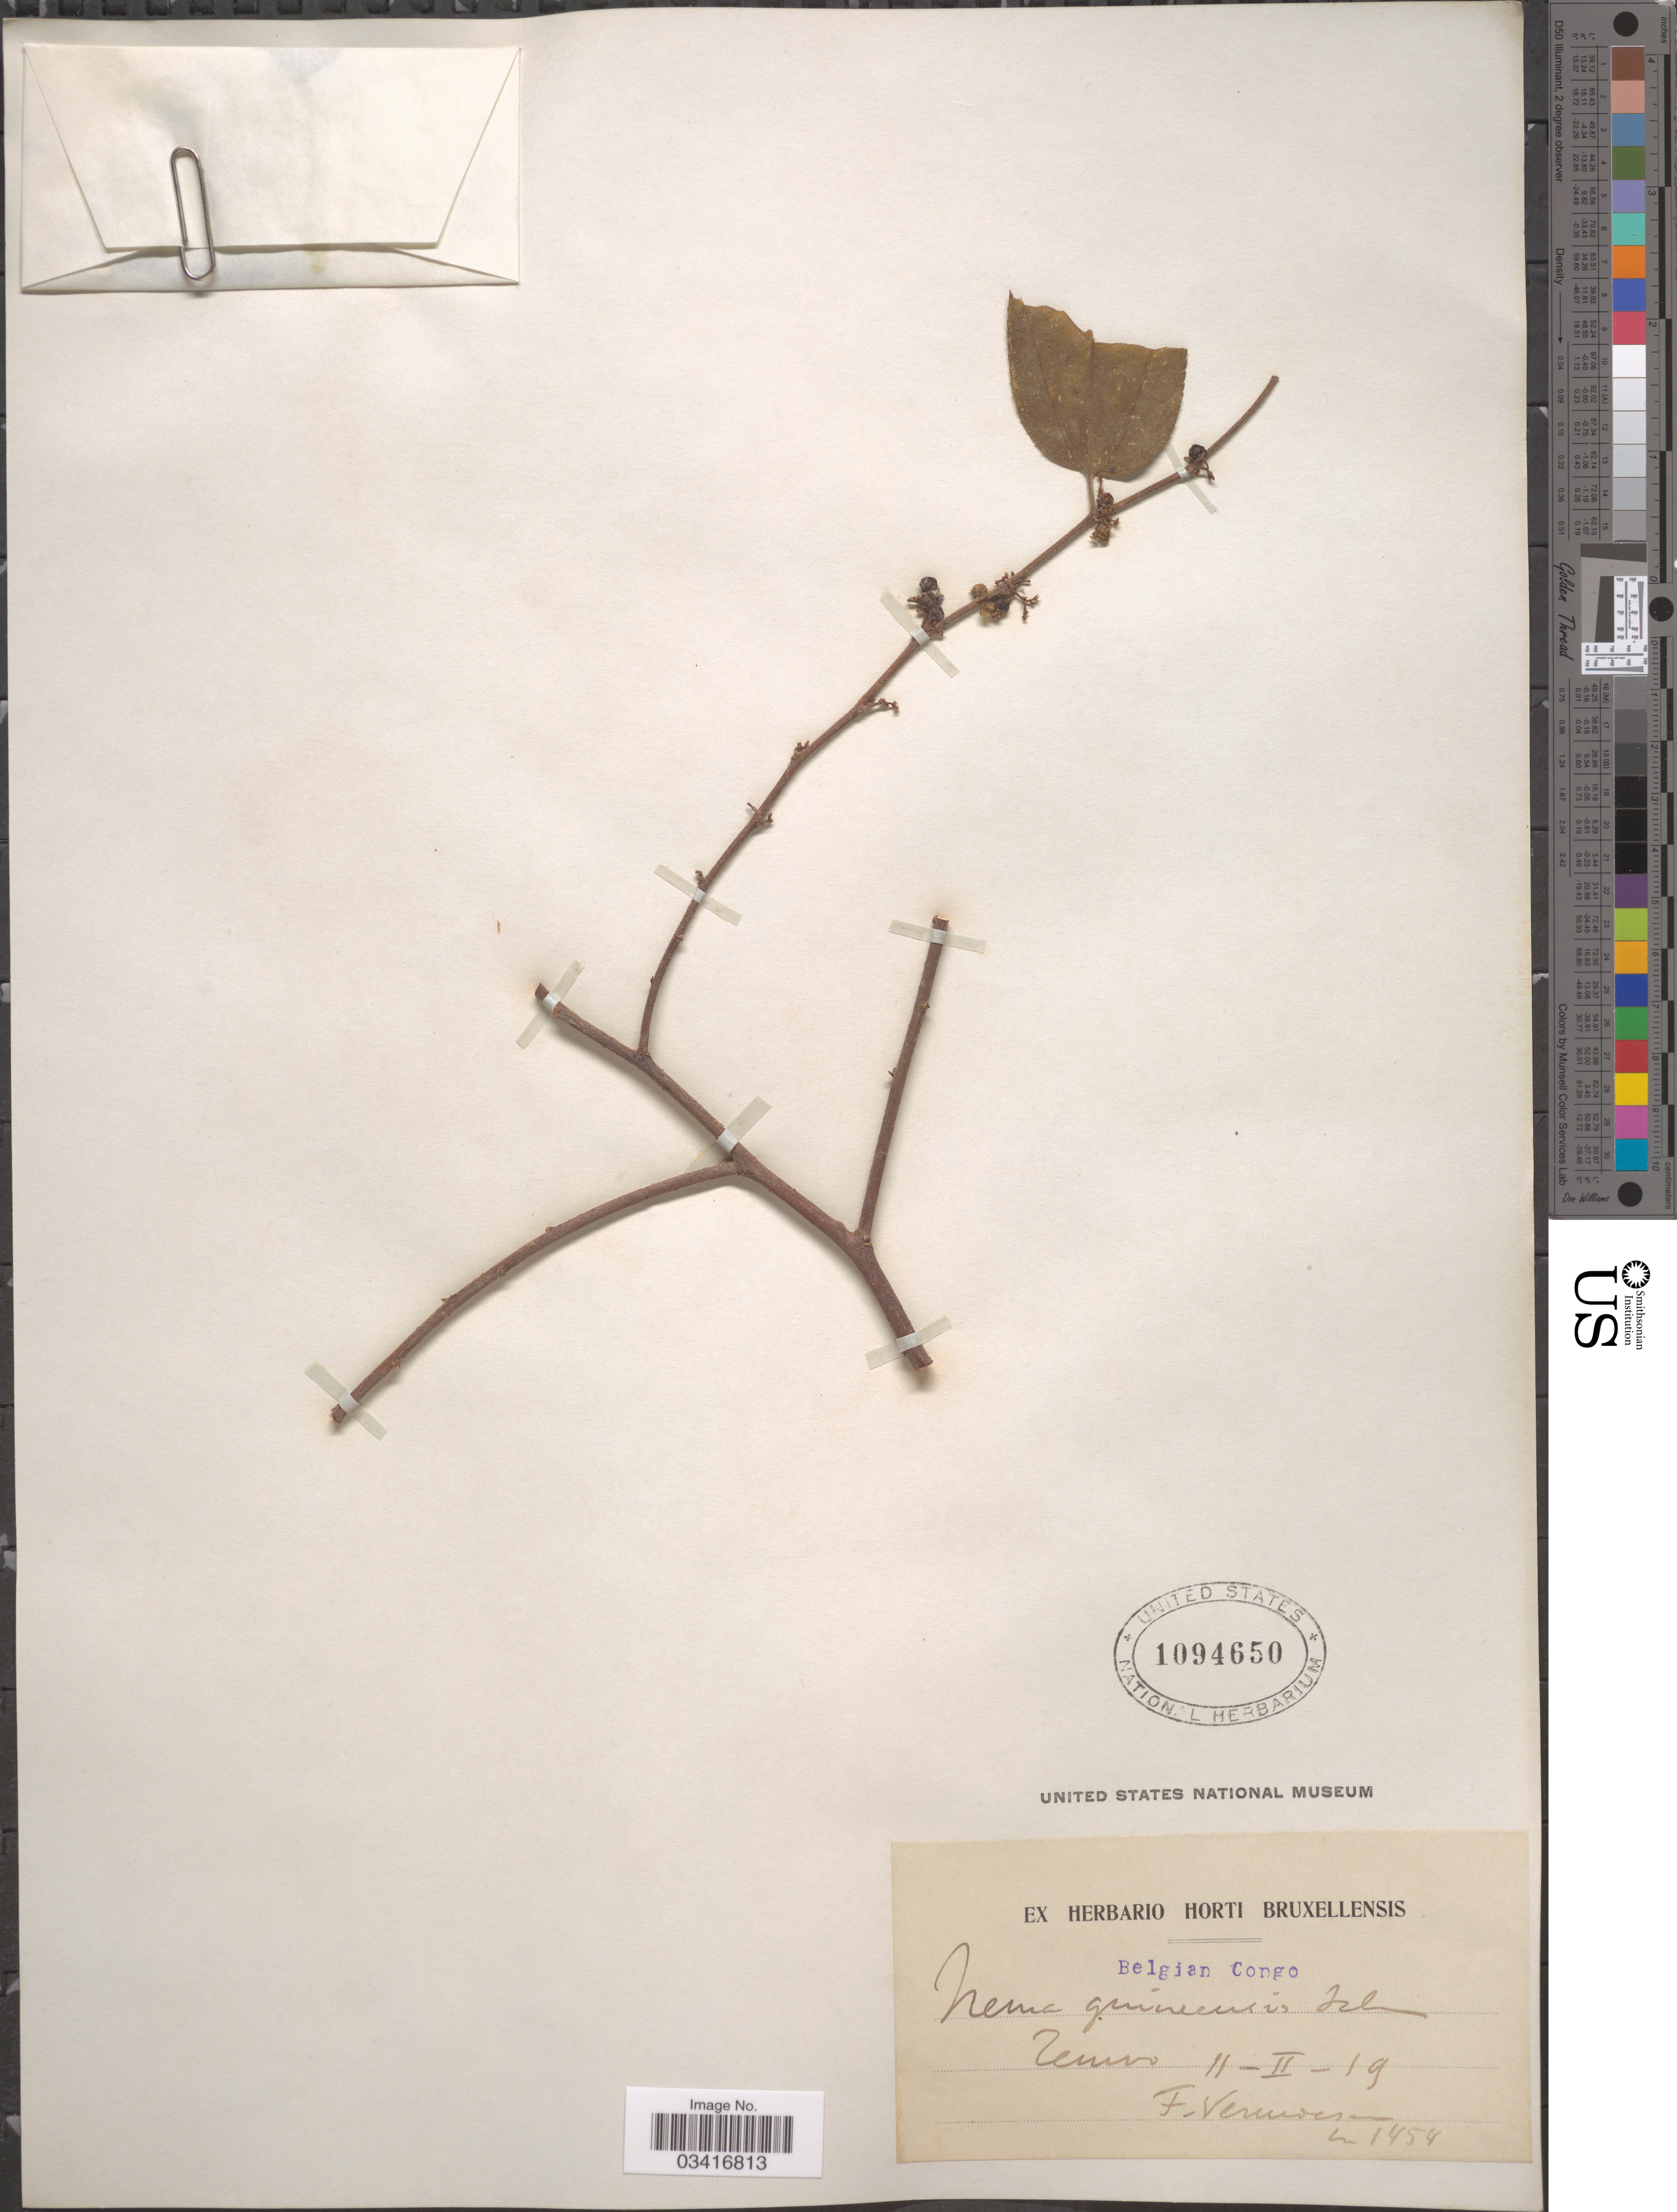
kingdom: Plantae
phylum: Tracheophyta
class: Magnoliopsida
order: Rosales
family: Cannabaceae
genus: Trema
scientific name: Trema guineense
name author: (Schumach. & Thonn.) Ficalho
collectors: C. Vermoesen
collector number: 1454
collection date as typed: Transcribed d/m/y: 11/2/19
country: Congo, Democratic Republic of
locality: Belgian Congo. Temvo.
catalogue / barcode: US 1094650